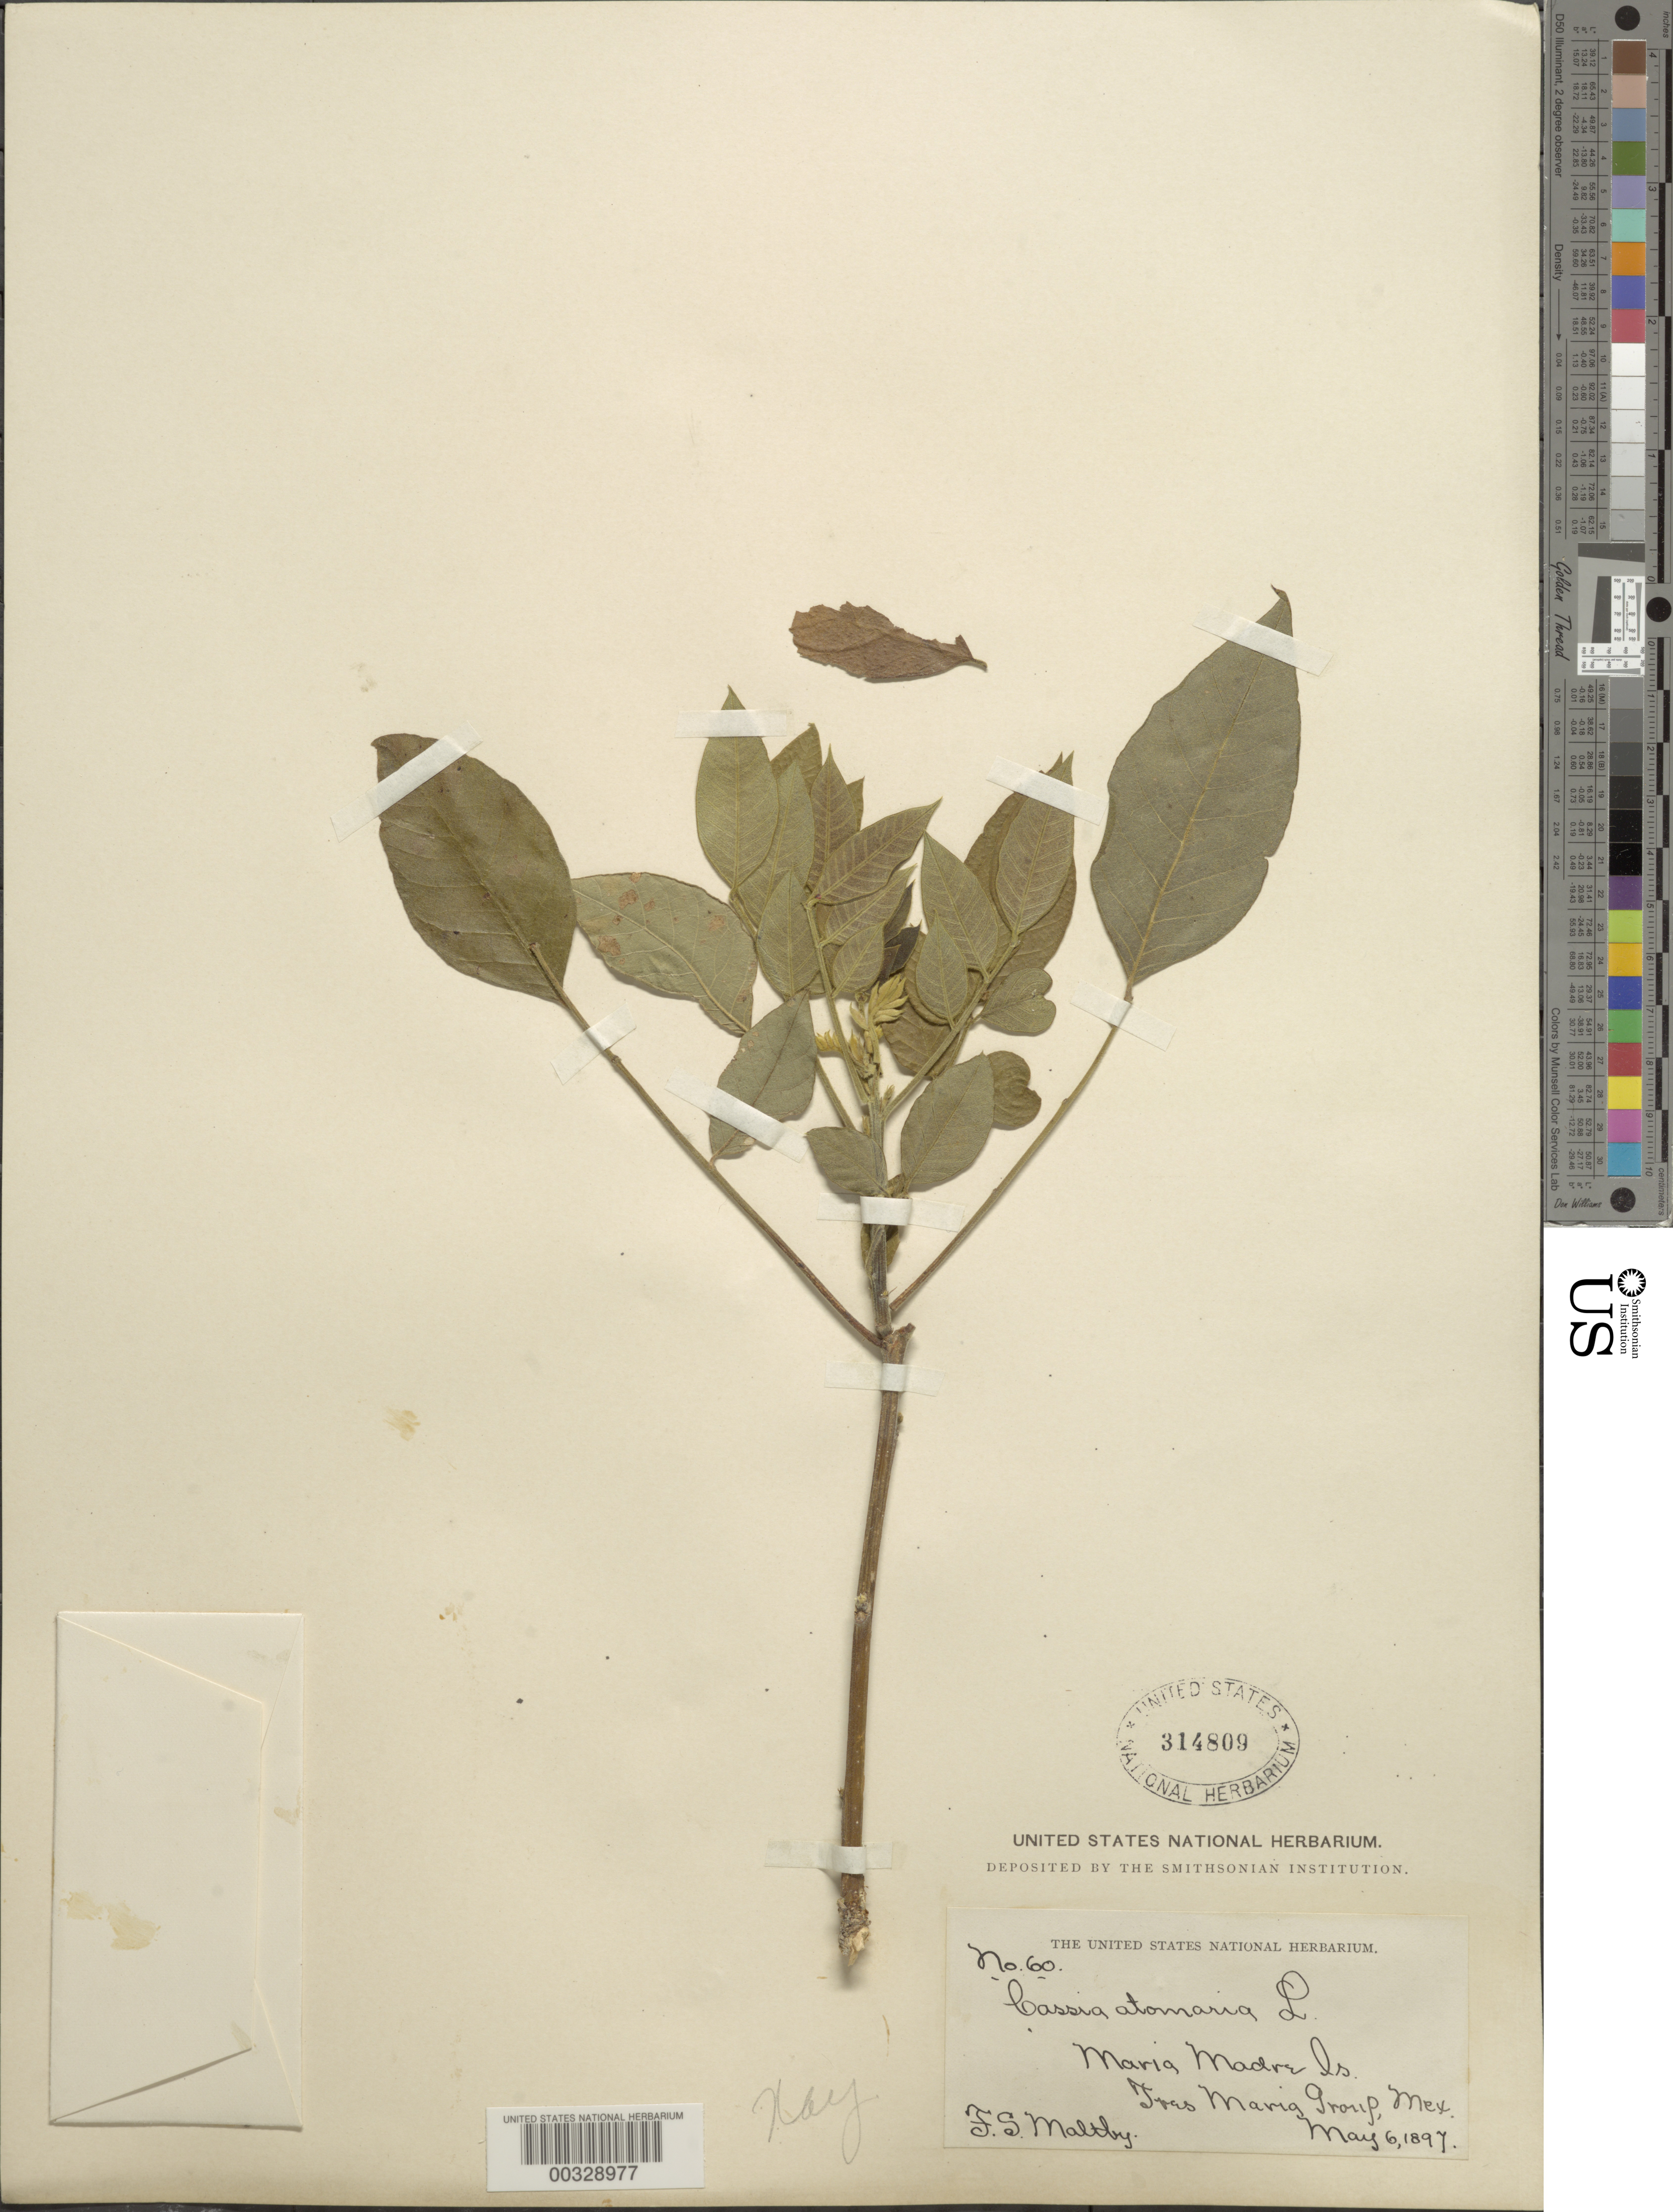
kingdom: Plantae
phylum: Tracheophyta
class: Magnoliopsida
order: Fabales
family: Fabaceae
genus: Senna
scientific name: Senna mollissima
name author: (Humb. & Bonpl. ex Willd.) H.S. Irwin & Barneby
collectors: T. S. Maltby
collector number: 60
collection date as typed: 06 May 1897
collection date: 1897-05-06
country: Mexico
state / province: Nayarit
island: Maria Madre Island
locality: Maria madre is.; tres maria group [Tres Marias Is.]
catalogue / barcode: US 314809